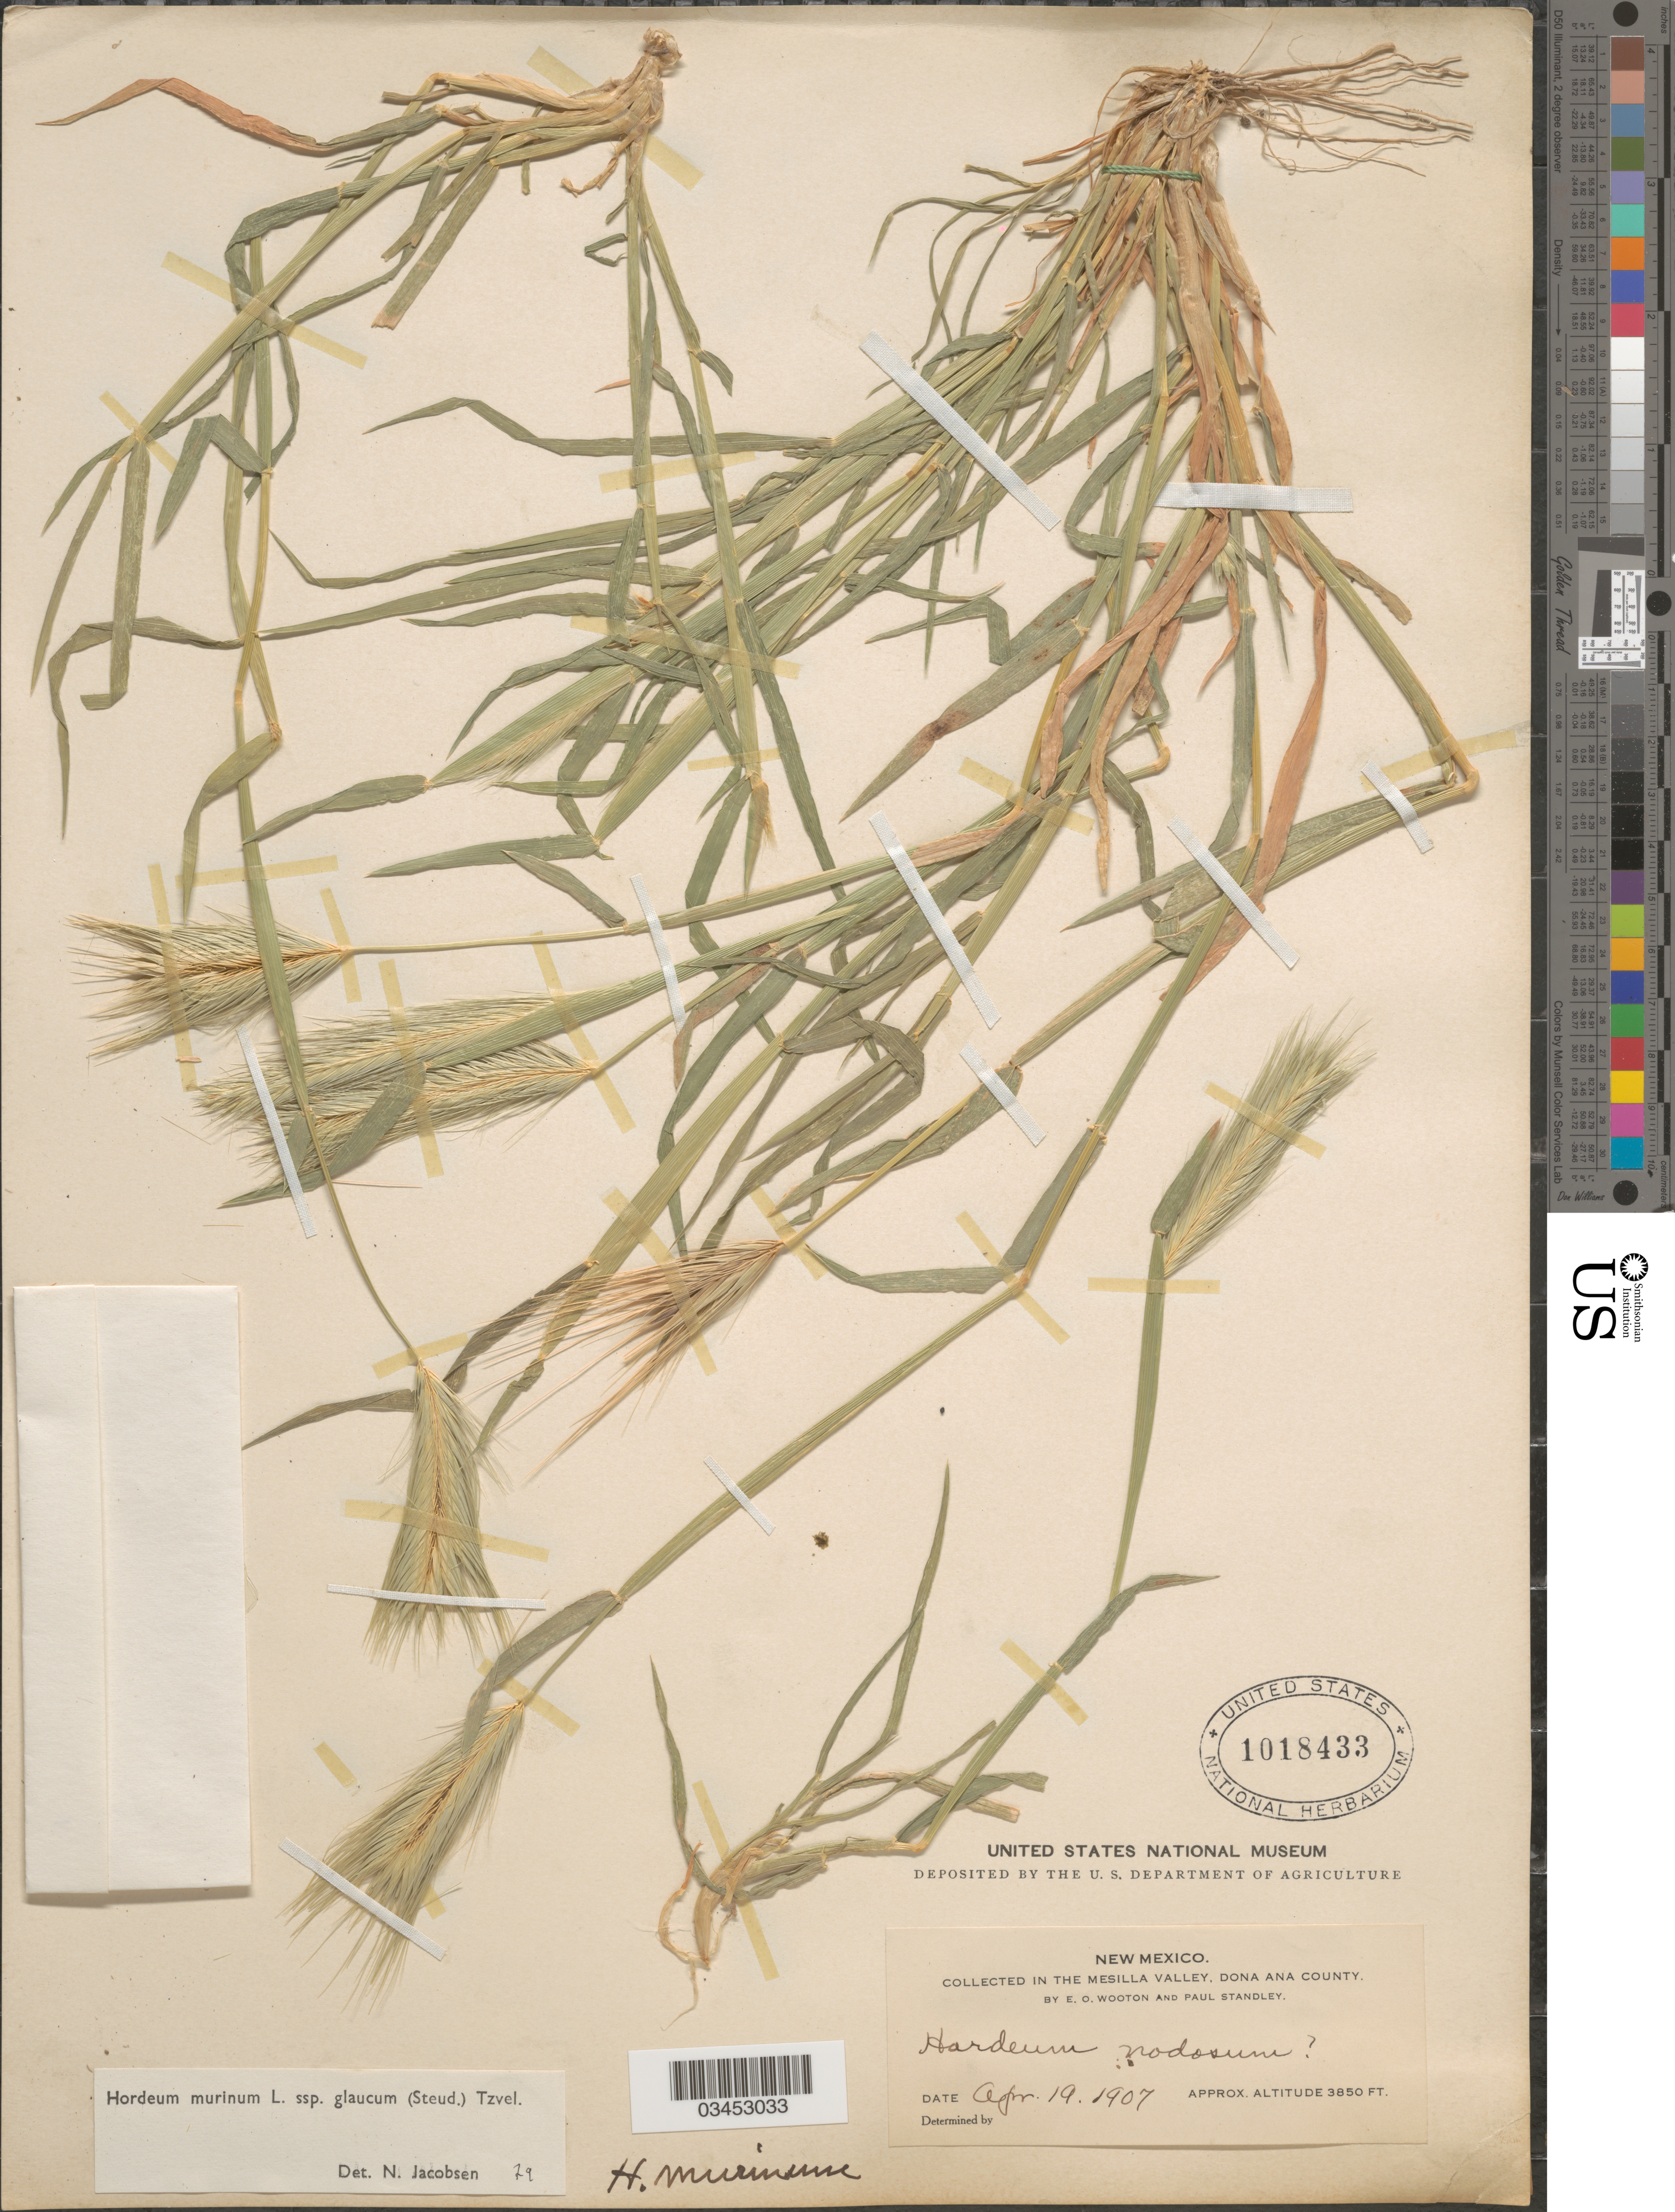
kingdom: Plantae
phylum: Tracheophyta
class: Liliopsida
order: Poales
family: Poaceae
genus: Hordeum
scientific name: Hordeum murinum subsp. glaucum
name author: (Steud.) Tzvelev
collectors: E. O. Wooton & P. C. Standley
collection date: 1907-04-19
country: United States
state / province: New Mexico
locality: In The Mesilla Valley, Dona Ana County.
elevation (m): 1173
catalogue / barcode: US 1018433